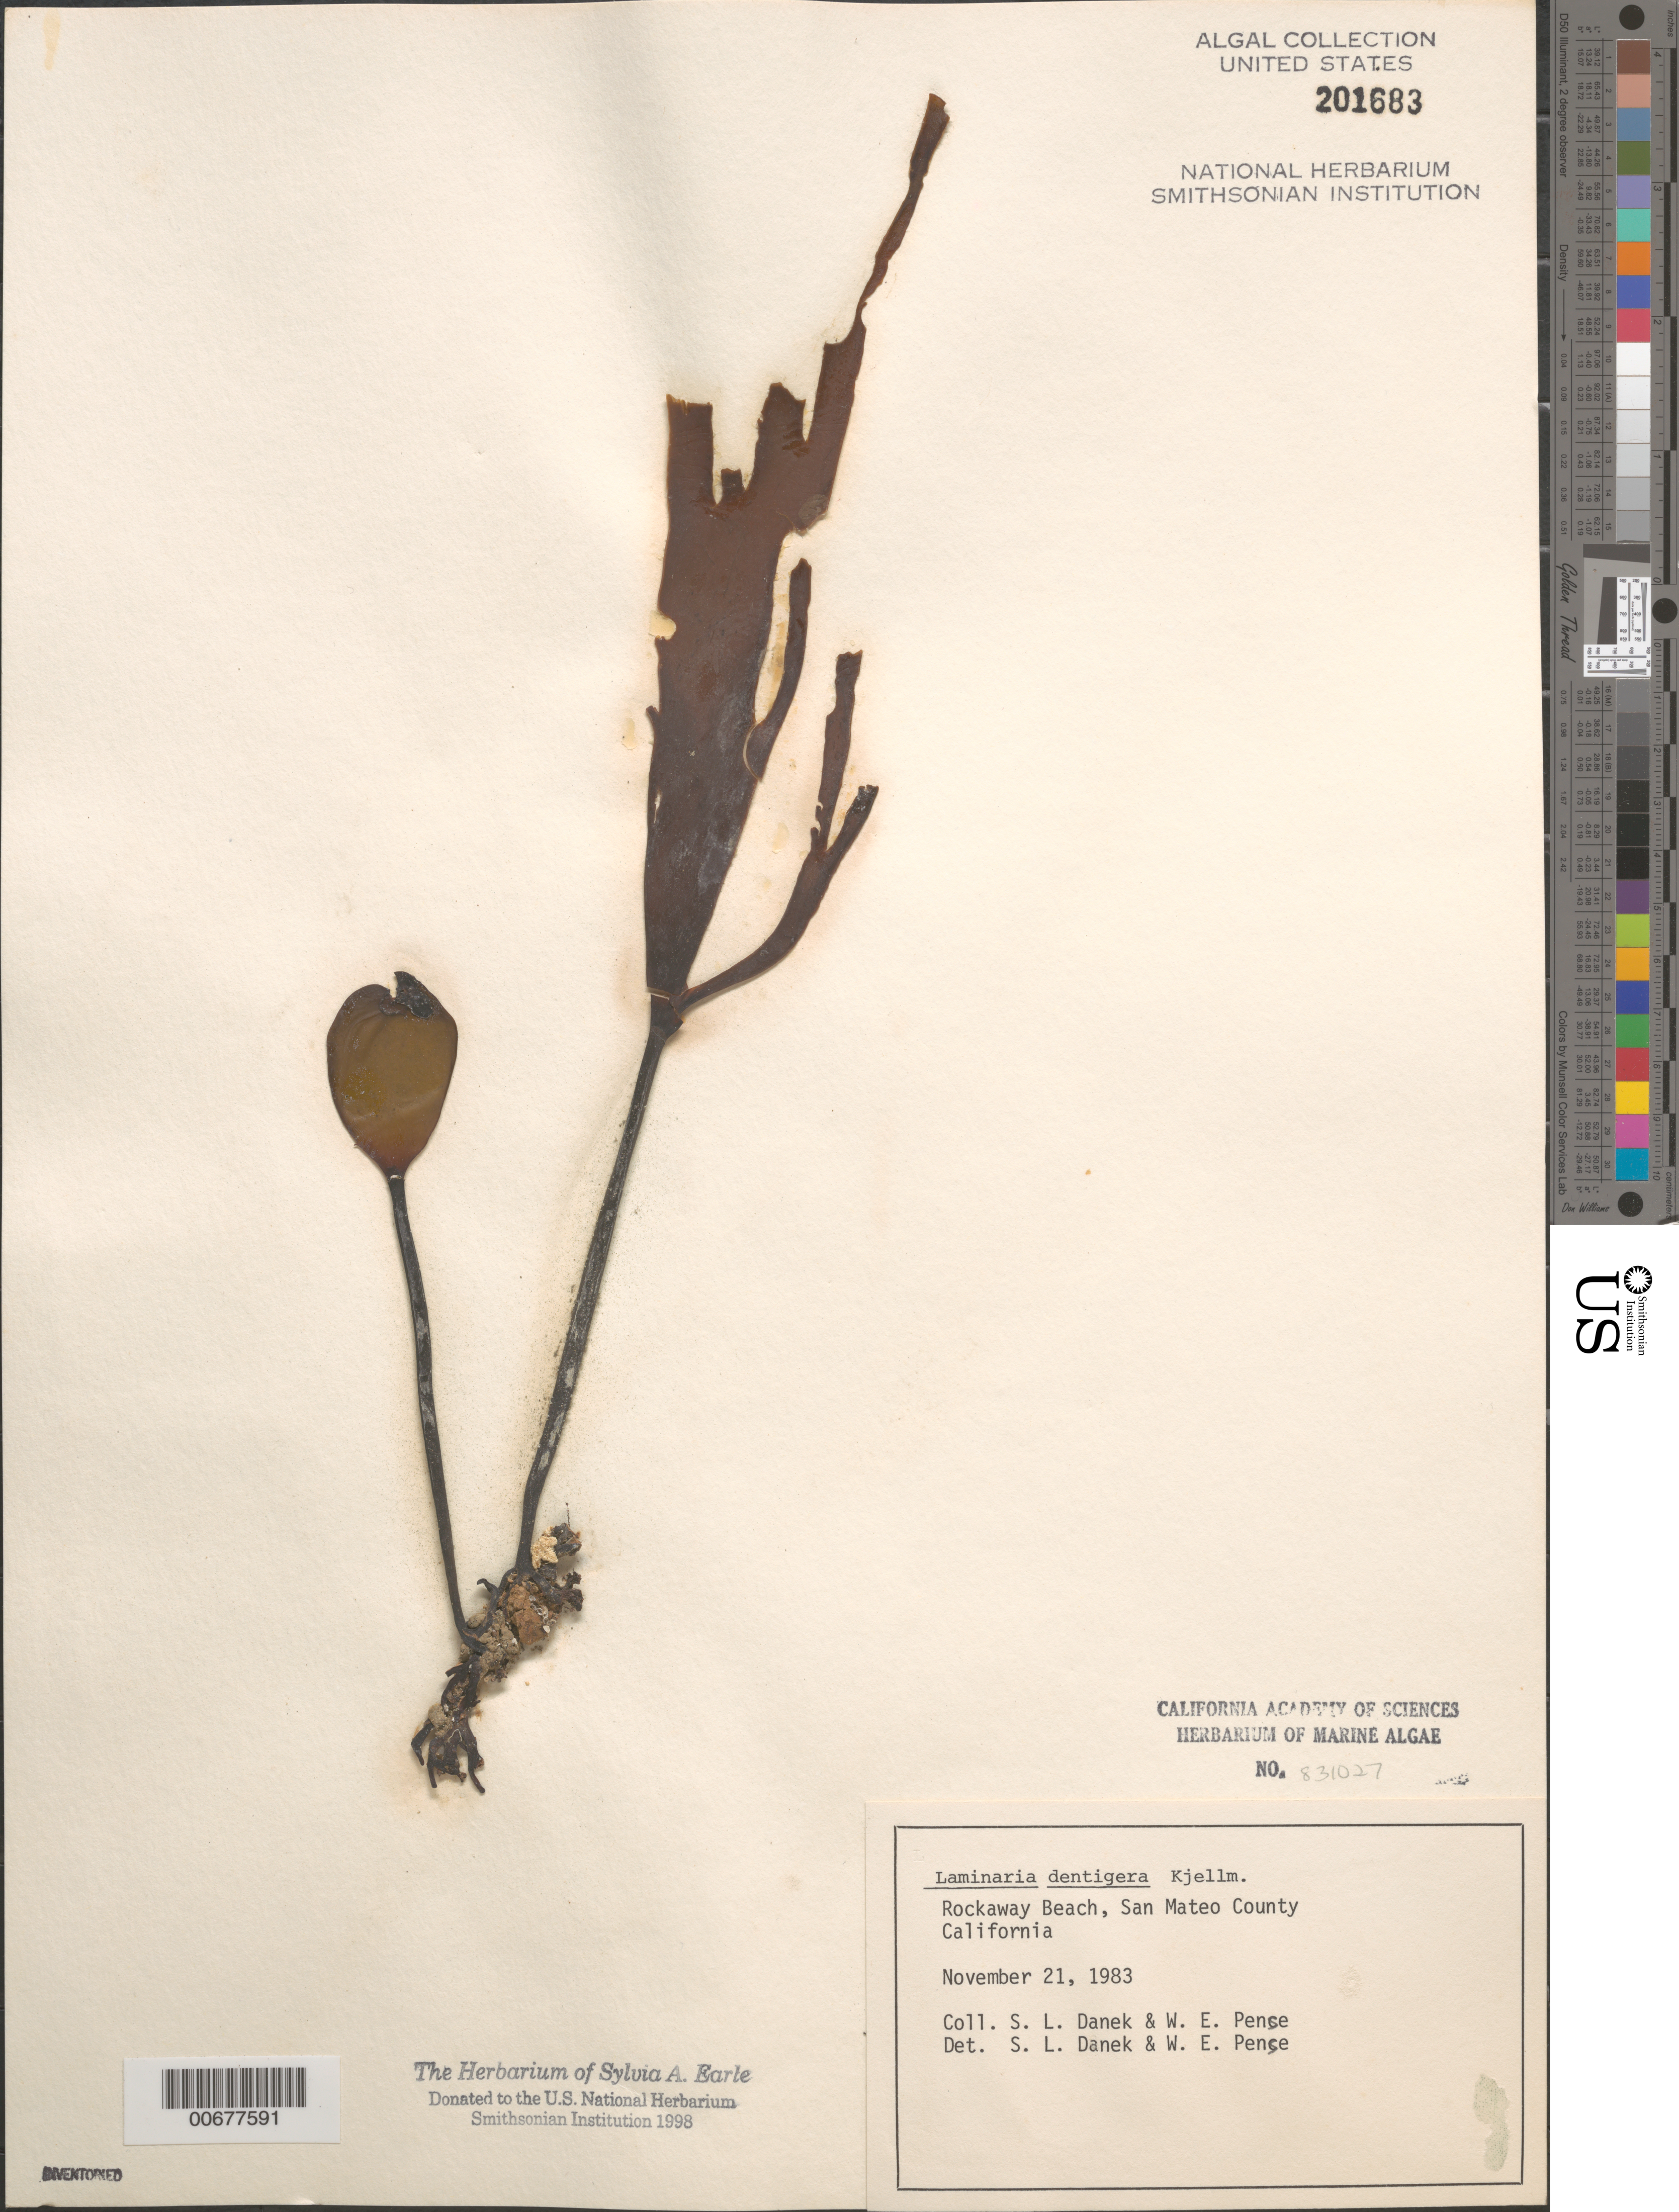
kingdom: Chromista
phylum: Ochrophyta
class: Phaeophyceae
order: Laminariales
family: Laminariaceae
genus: Laminaria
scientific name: Laminaria dentigera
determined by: Danek, S. L.; Pense, W. E.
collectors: S. Danek & W. Pense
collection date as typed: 21 Nov 1983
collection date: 1983-11-21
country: United States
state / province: California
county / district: San Mateo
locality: Rockaway Beach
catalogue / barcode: US 201683